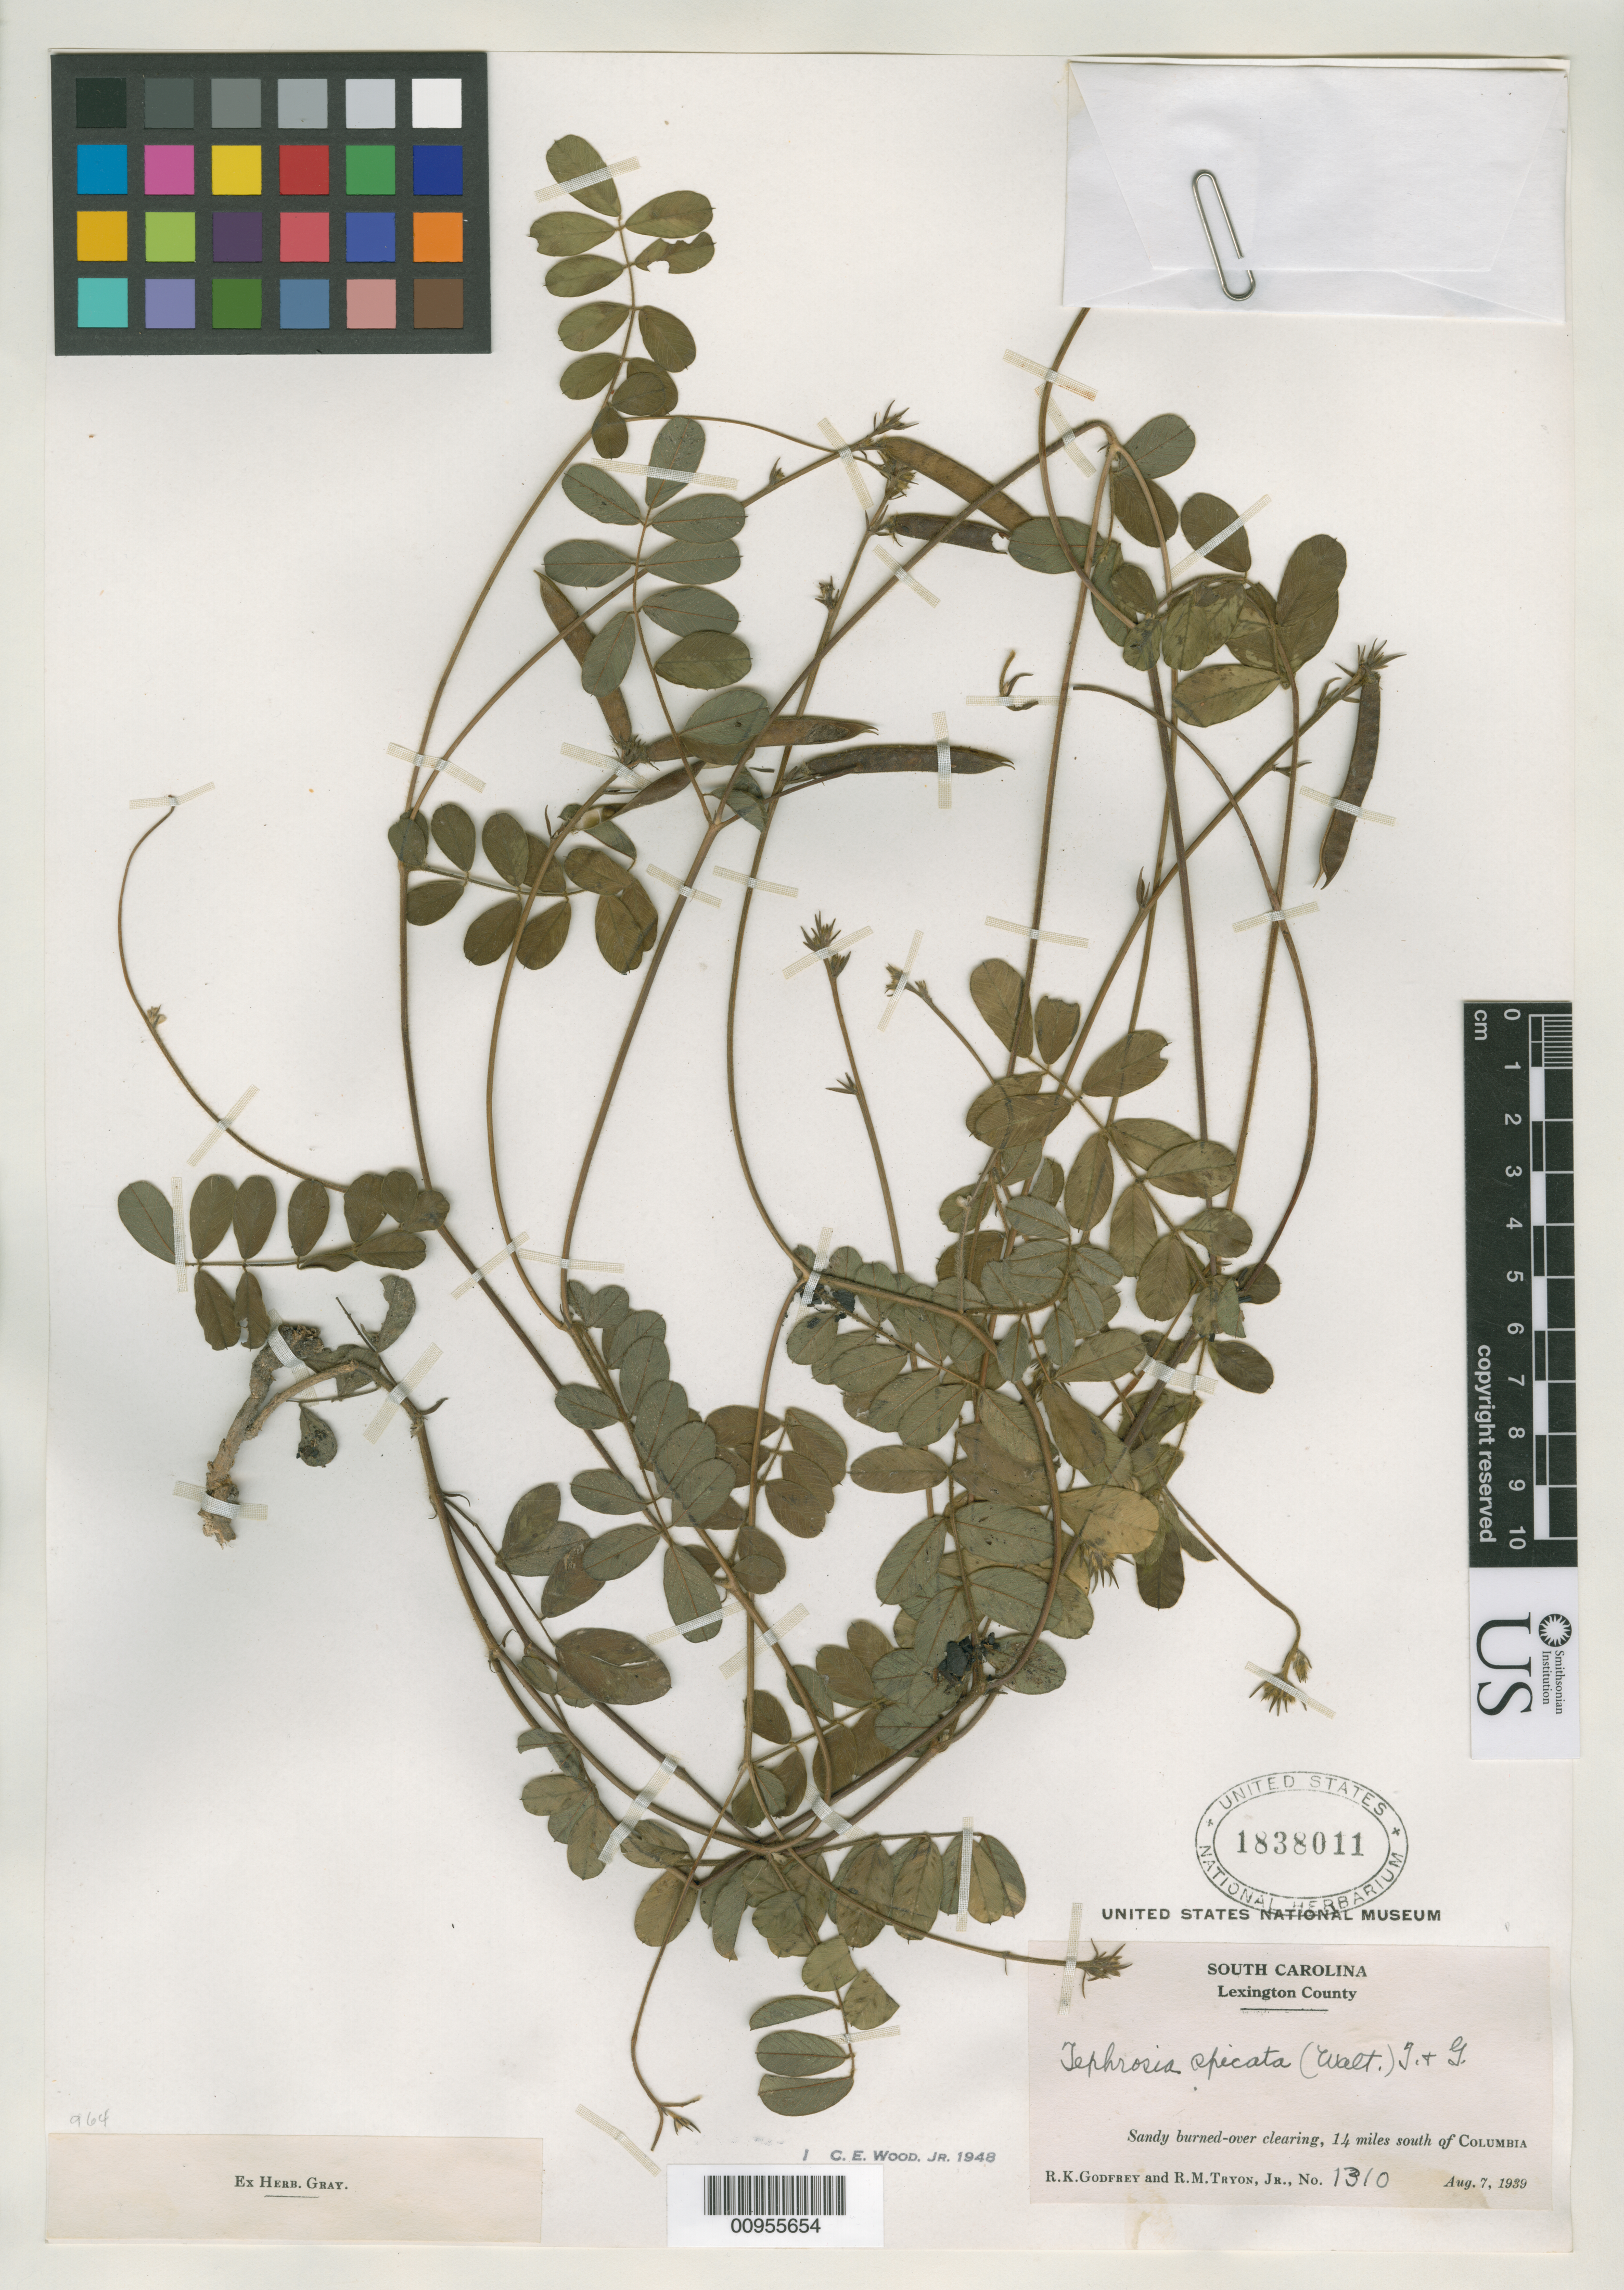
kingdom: Plantae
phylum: Tracheophyta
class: Magnoliopsida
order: Fabales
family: Fabaceae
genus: Galega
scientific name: Galega spicata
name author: Walter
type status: Isoneotype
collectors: R. K. Godfrey & R. M. Tryon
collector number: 1310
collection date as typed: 07 Aug 1939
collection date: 1939-08-07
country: United States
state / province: South Carolina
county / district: Lexington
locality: Sandy burned-over clearing, 14 miles south of Columbia.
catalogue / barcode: US 1838011